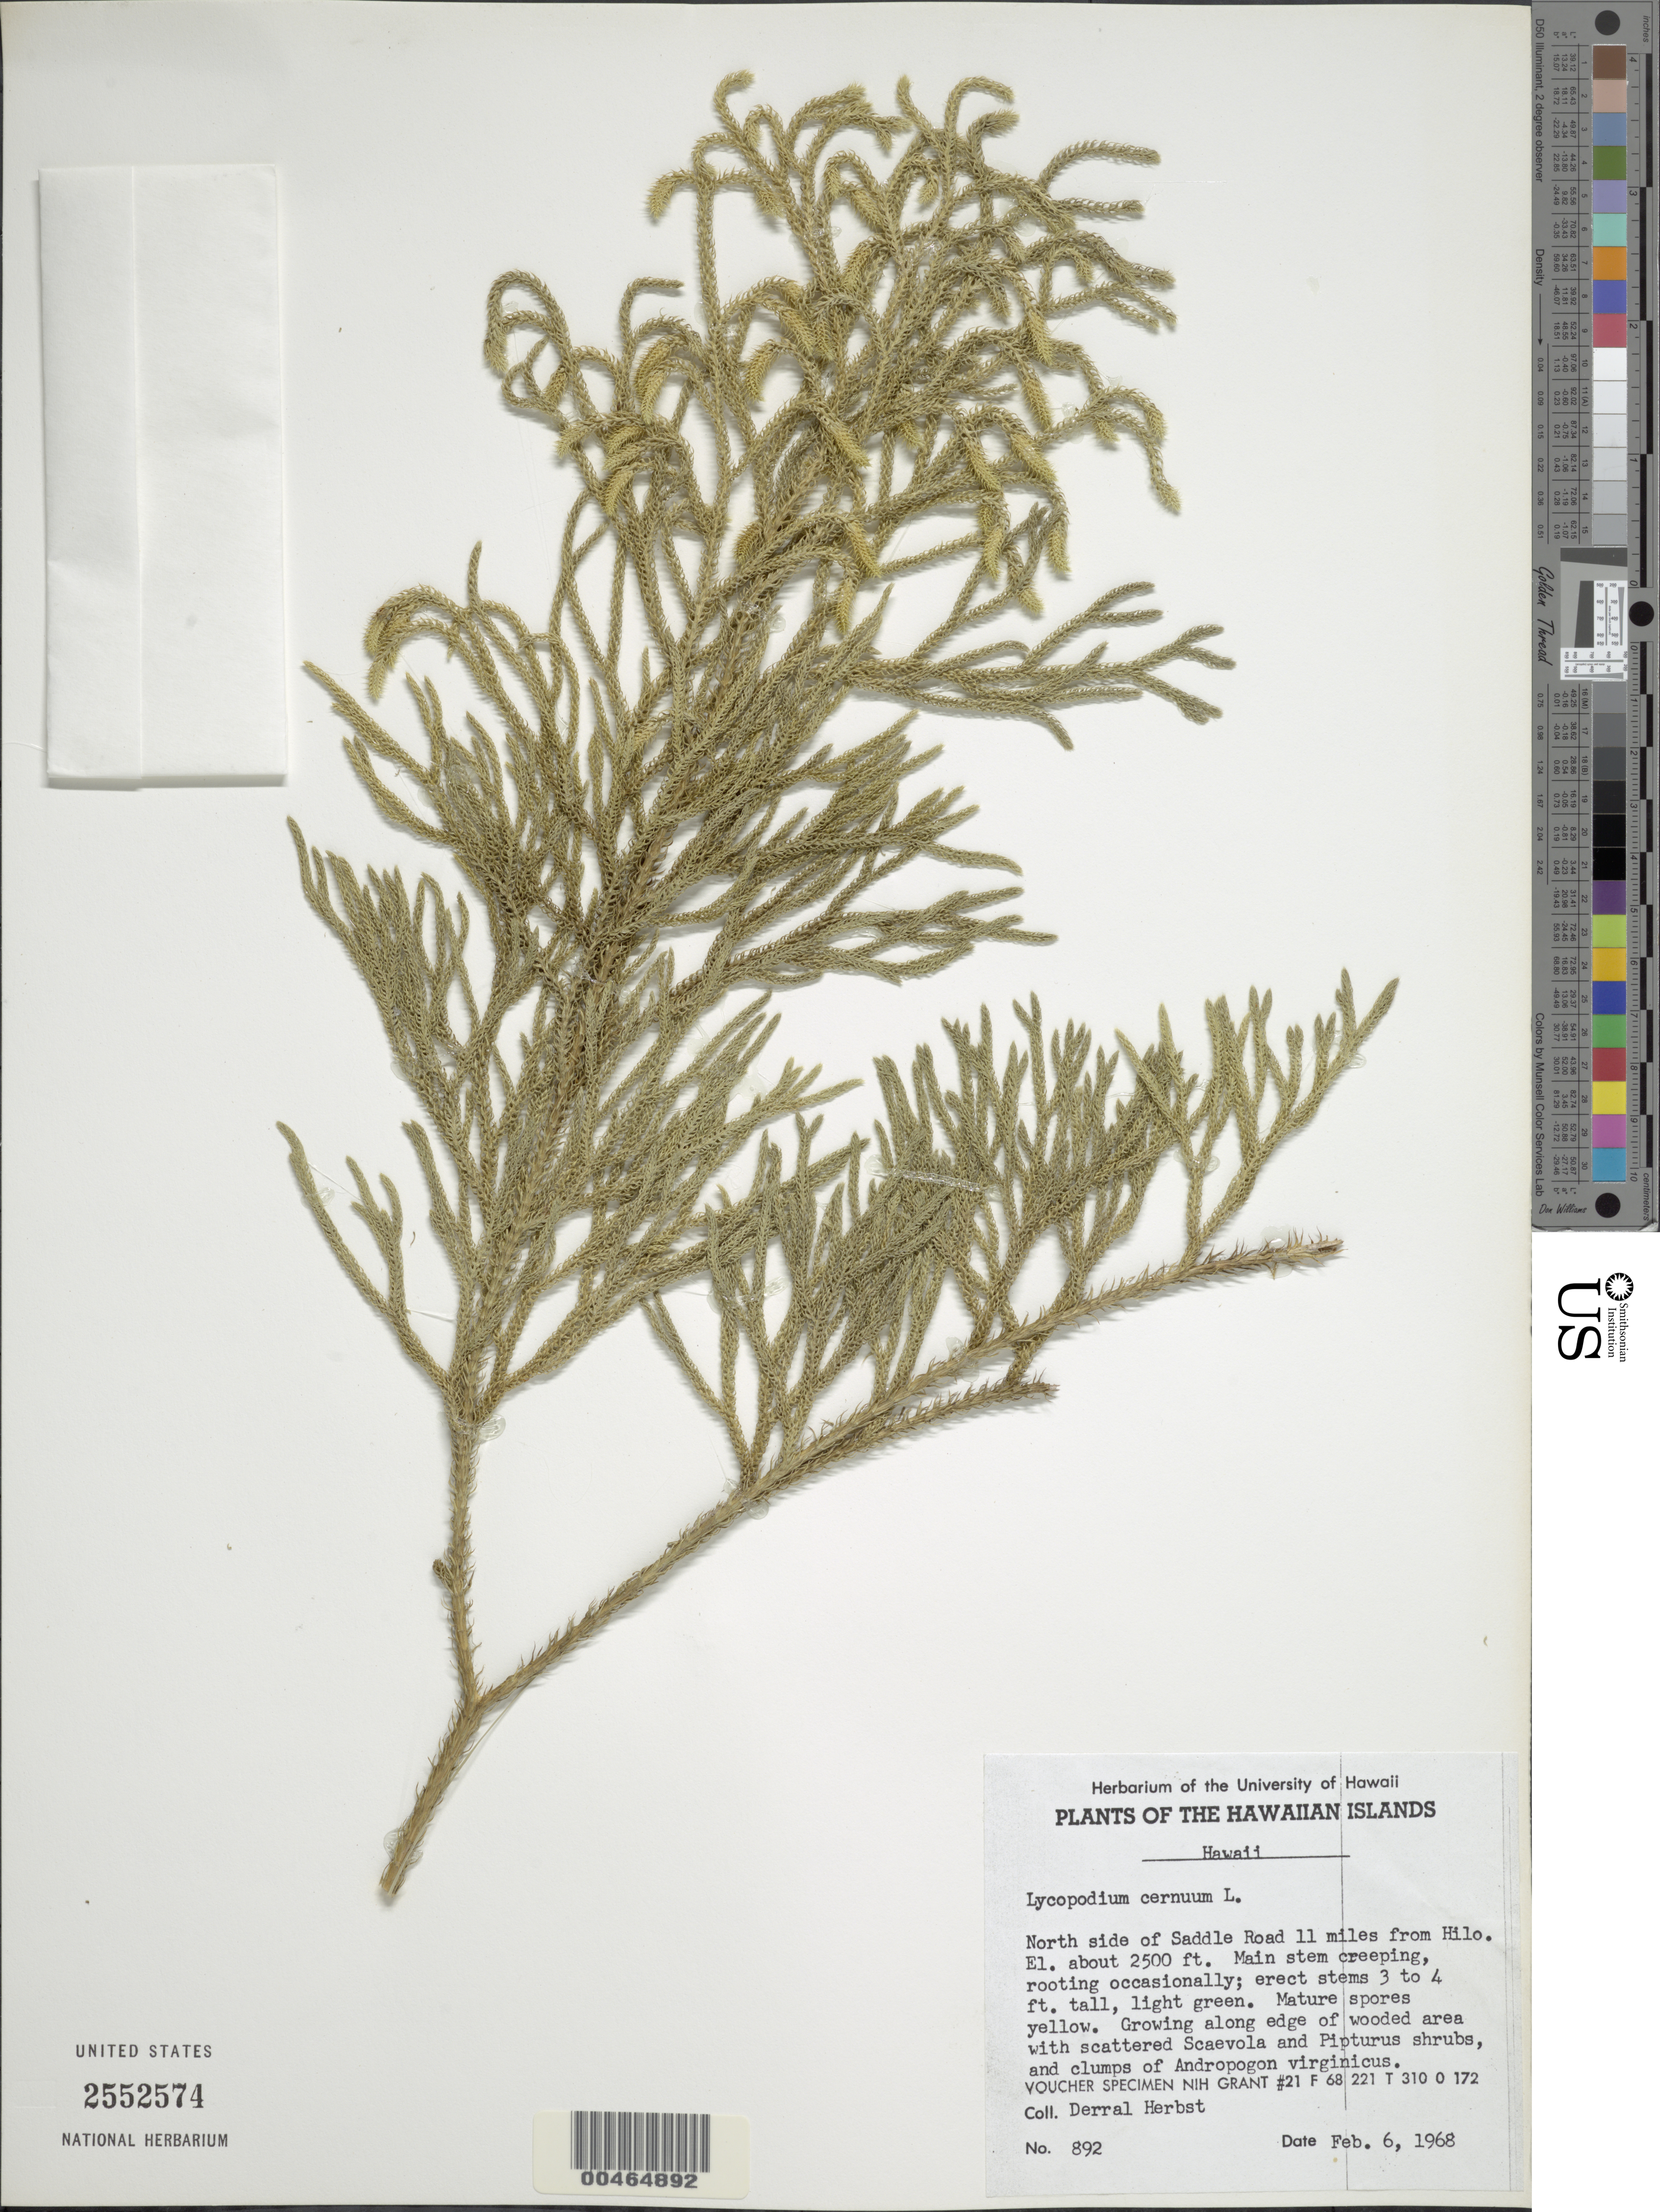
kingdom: Plantae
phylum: Tracheophyta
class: Lycopodiopsida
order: Lycopodiales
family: Lycopodiaceae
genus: Palhinhaea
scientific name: Palhinhaea cernua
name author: (L.) Vasc. & Franco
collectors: D. R. Herbst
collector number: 892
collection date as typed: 6 Feb 1968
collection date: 1968-02-06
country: United States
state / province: Hawaii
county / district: Hawaii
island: Hawaii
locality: N side of Saddle Road, 11 mi from Hilo.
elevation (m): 762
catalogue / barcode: US 2552574